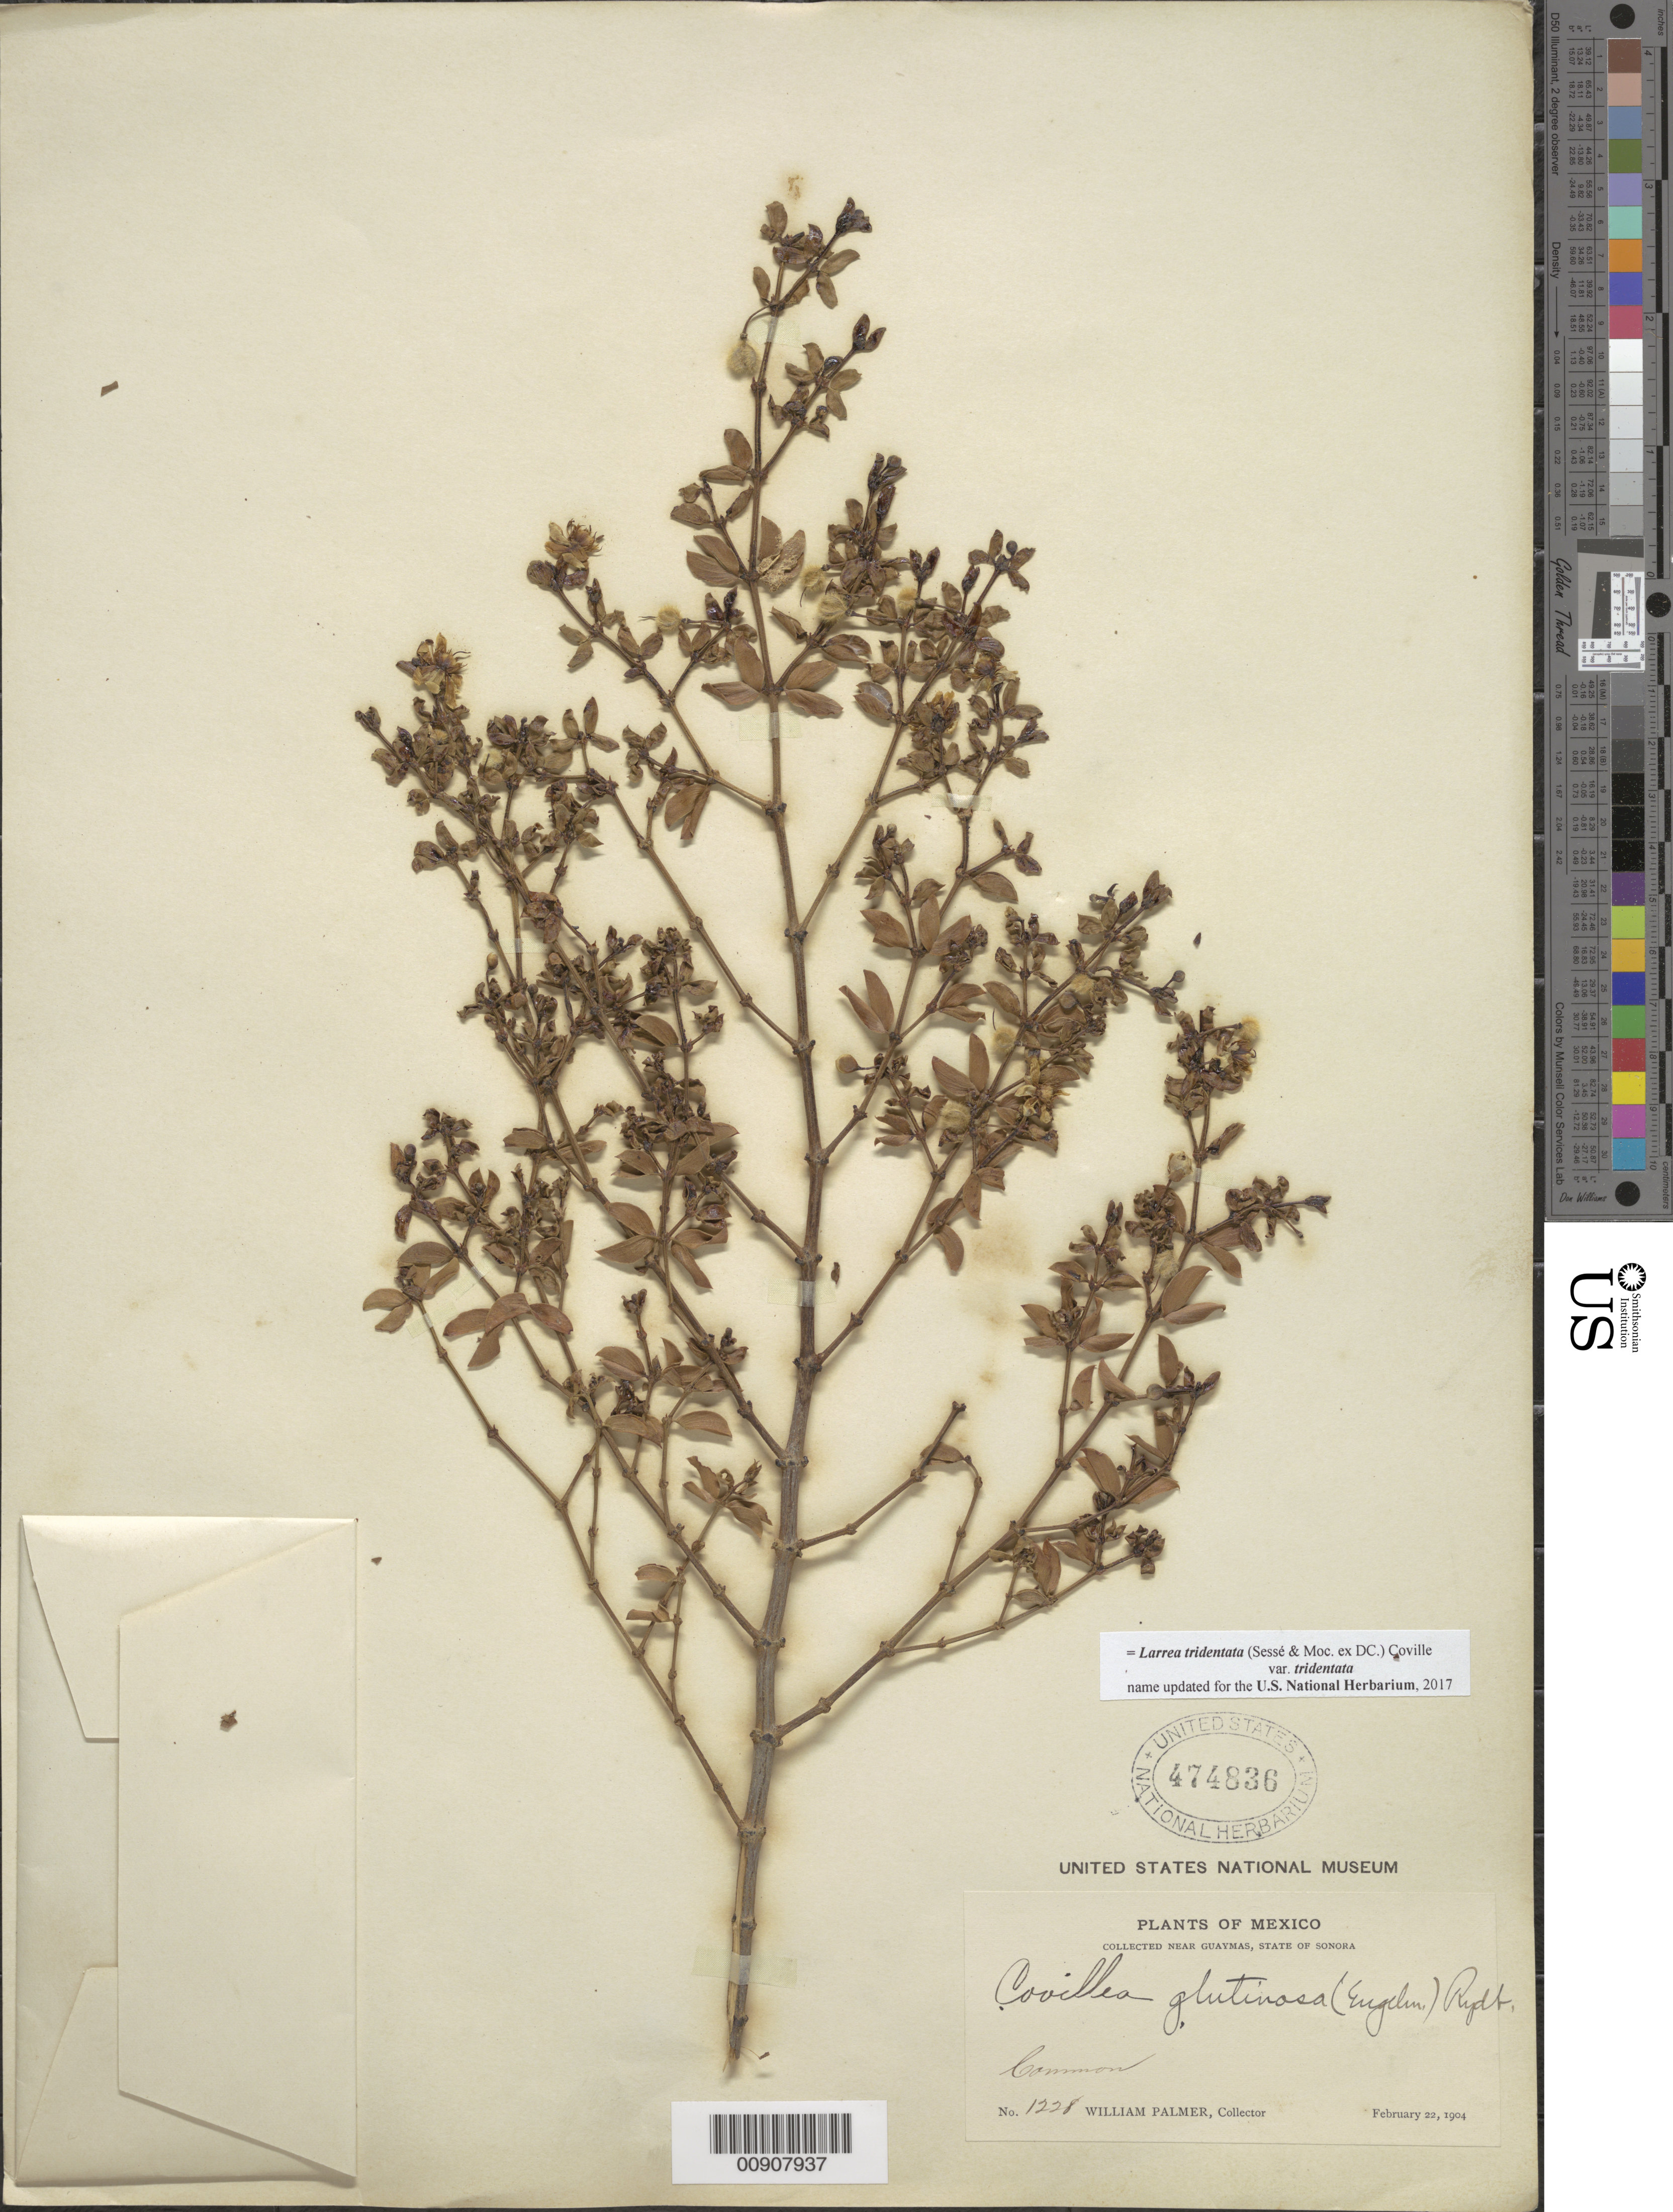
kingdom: Plantae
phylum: Tracheophyta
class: Magnoliopsida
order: Zygophyllales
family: Zygophyllaceae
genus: Larrea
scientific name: Larrea tridentata var. tridentata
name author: (Sessé & Moc. ex DC.) Coville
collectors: W. Palmer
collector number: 1228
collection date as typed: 22 Feb 1904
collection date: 1904-02-22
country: Mexico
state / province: Sonora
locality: Near Guaymas, State of Sonora.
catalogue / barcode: US 474836